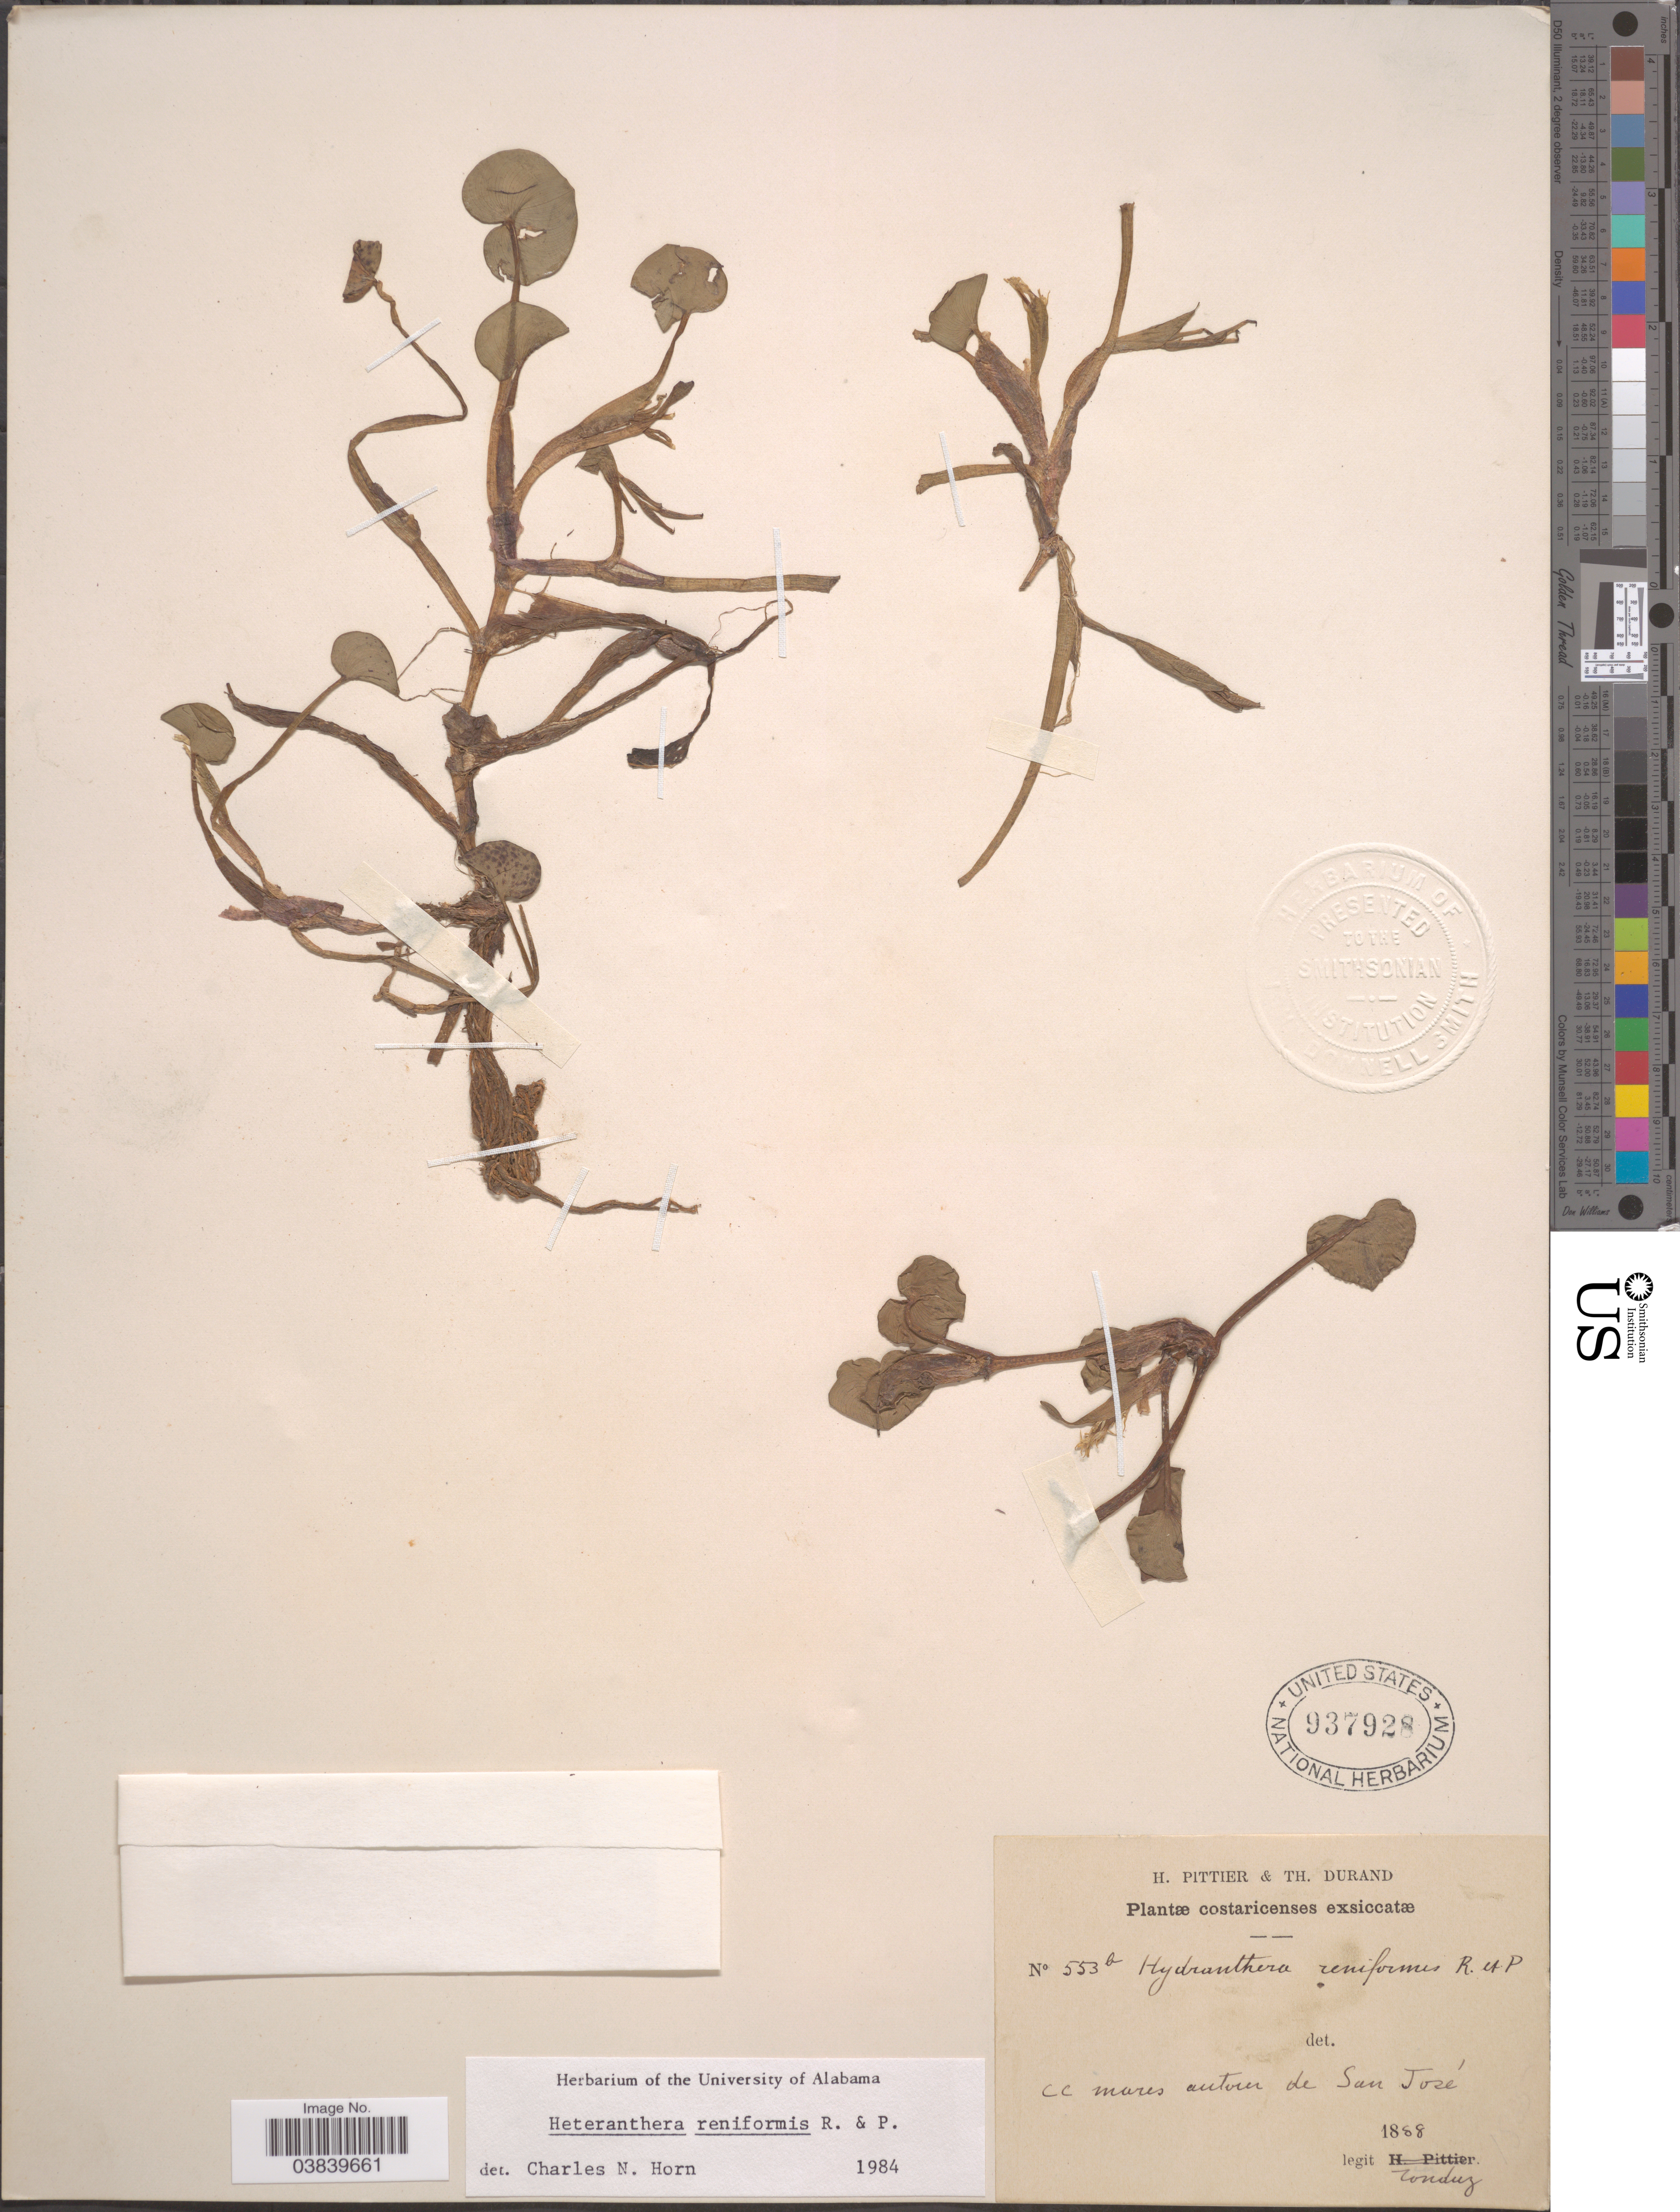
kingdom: Plantae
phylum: Tracheophyta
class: Liliopsida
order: Commelinales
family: Pontederiaceae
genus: Heteranthera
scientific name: Heteranthera reniformis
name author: Ruiz & Pav.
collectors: Tonduz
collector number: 553b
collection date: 1888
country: Costa Rica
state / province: San José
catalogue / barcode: US 937928